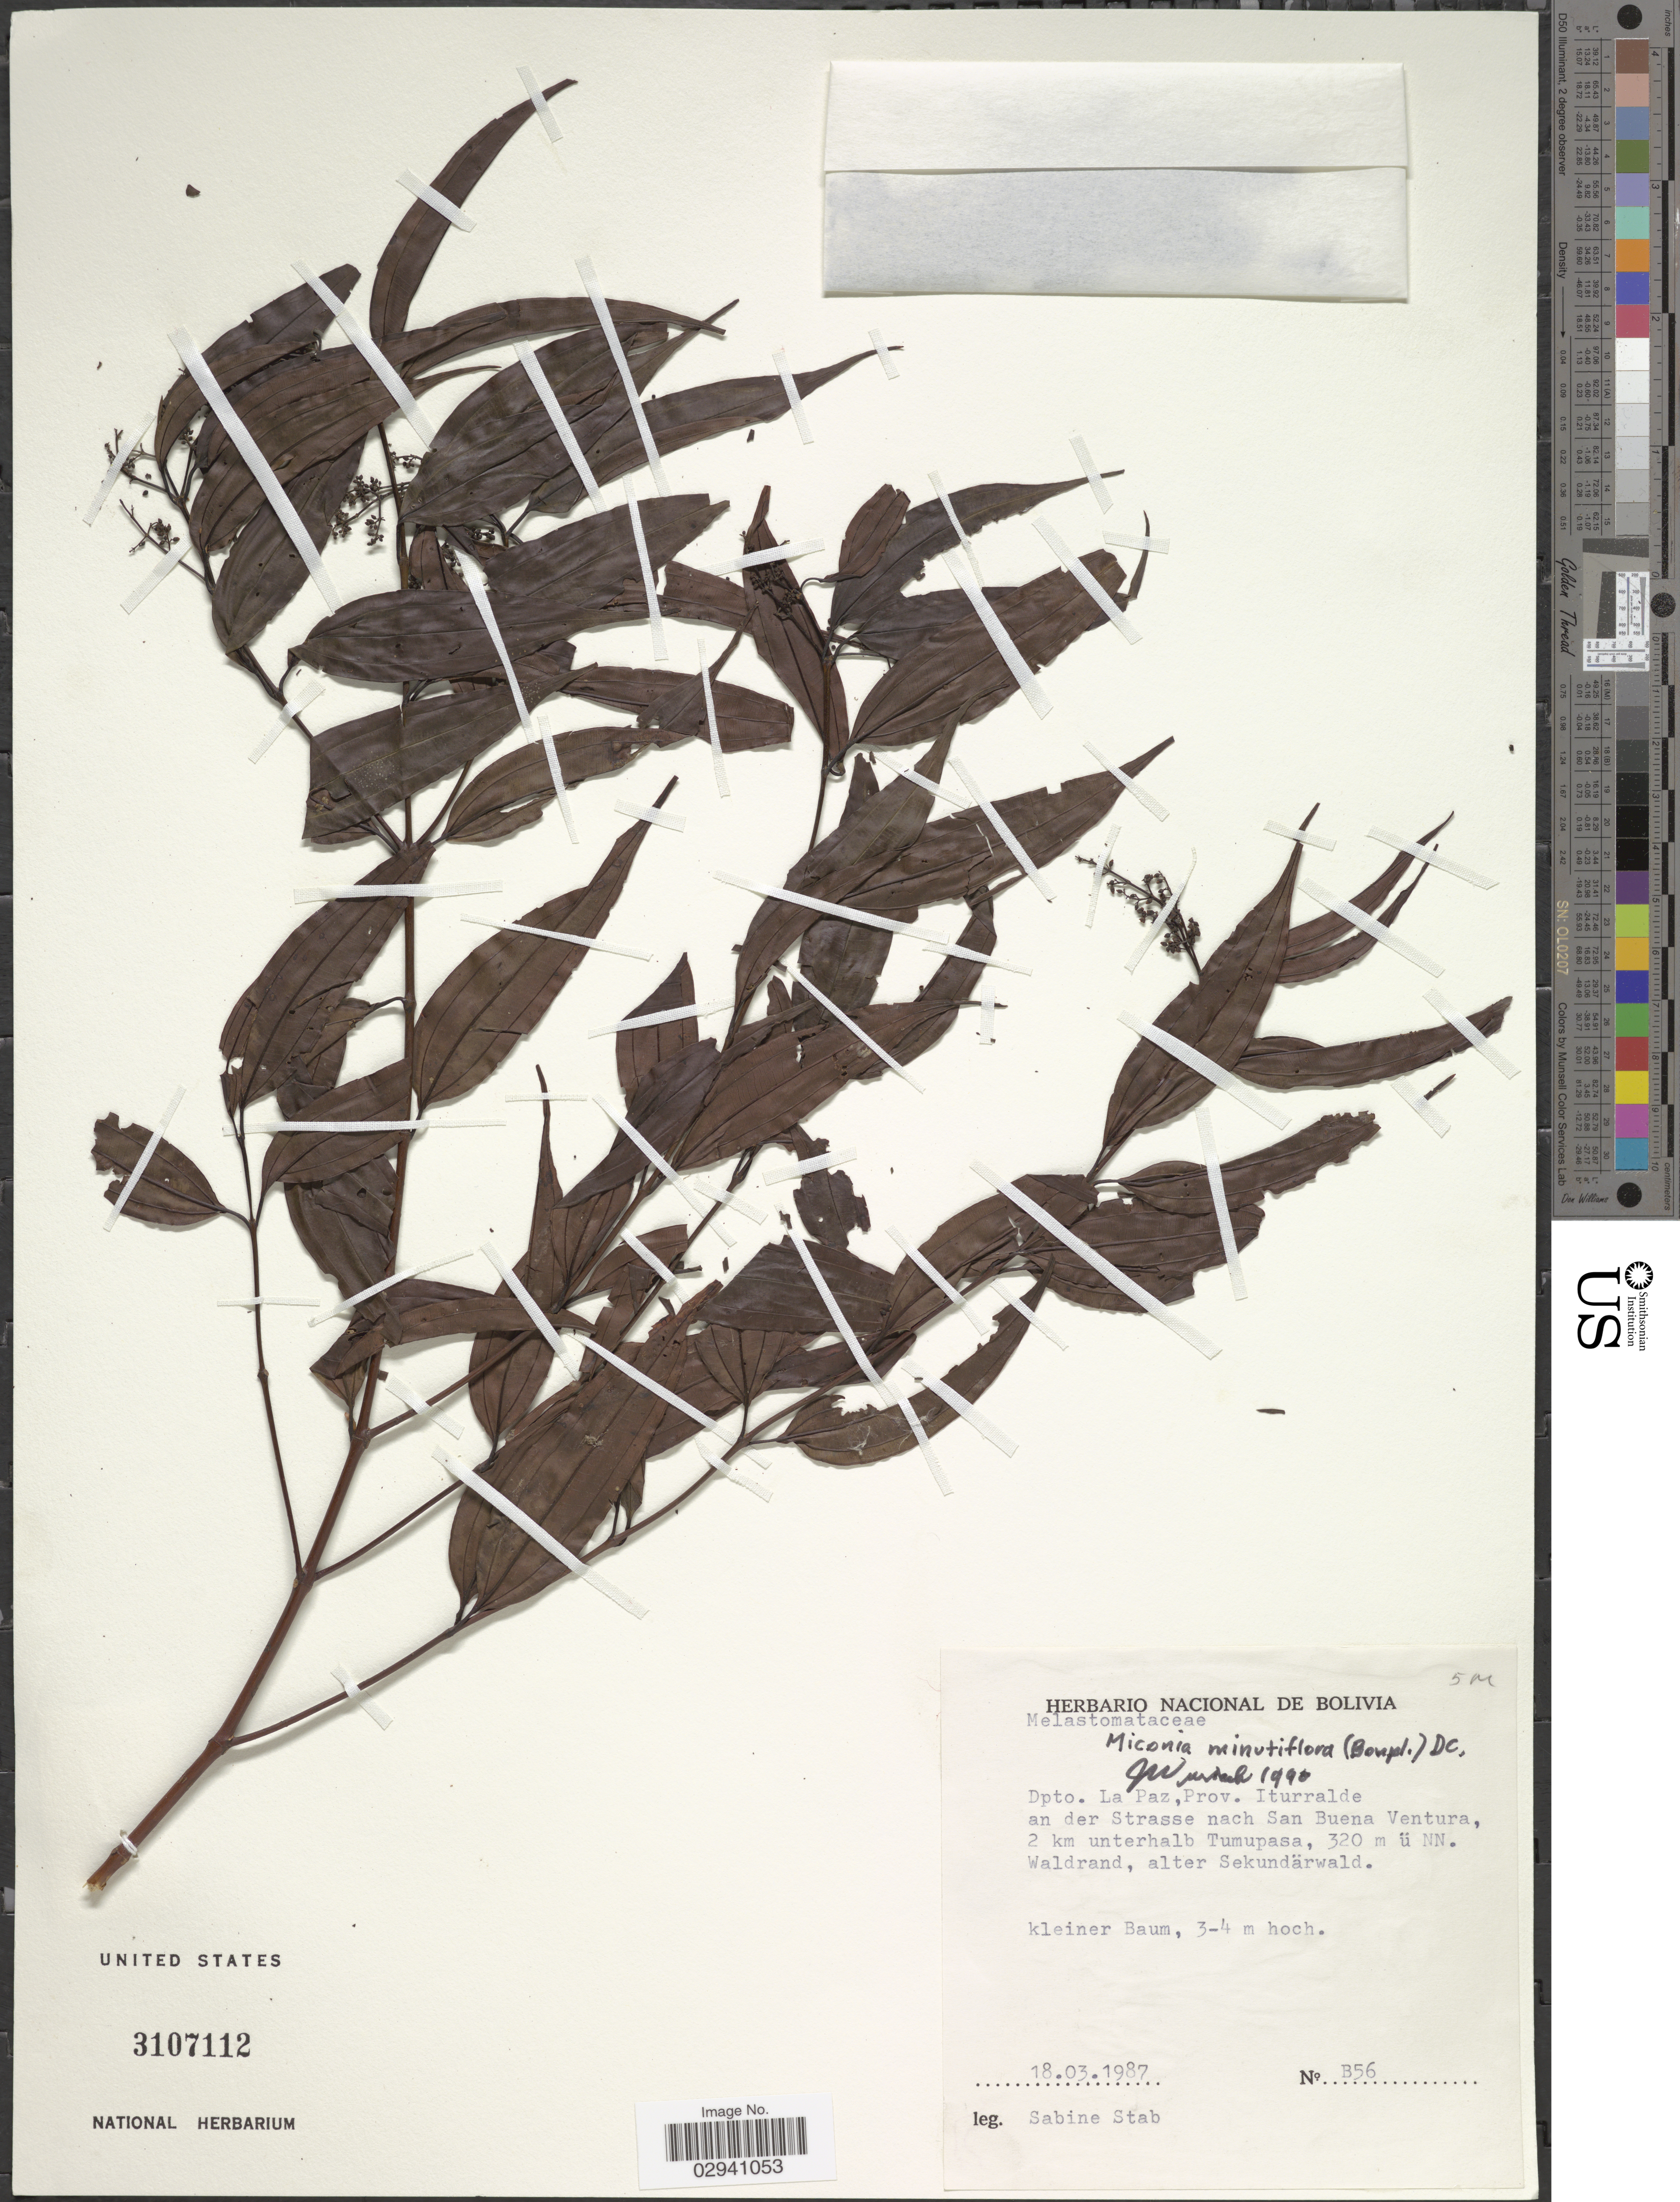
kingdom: Plantae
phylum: Tracheophyta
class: Magnoliopsida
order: Myrtales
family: Melastomataceae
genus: Miconia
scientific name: Miconia minutiflora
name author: (Bonpl.) DC.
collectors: S. Stab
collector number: B56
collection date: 1987-03-18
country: Bolivia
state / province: La Paz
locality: Dpto. La Paz, Prov. Iturralde an der Strasse nach San Buena Ventura, 2 km unterhalb Tumupasa.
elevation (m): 320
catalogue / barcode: US 3107112